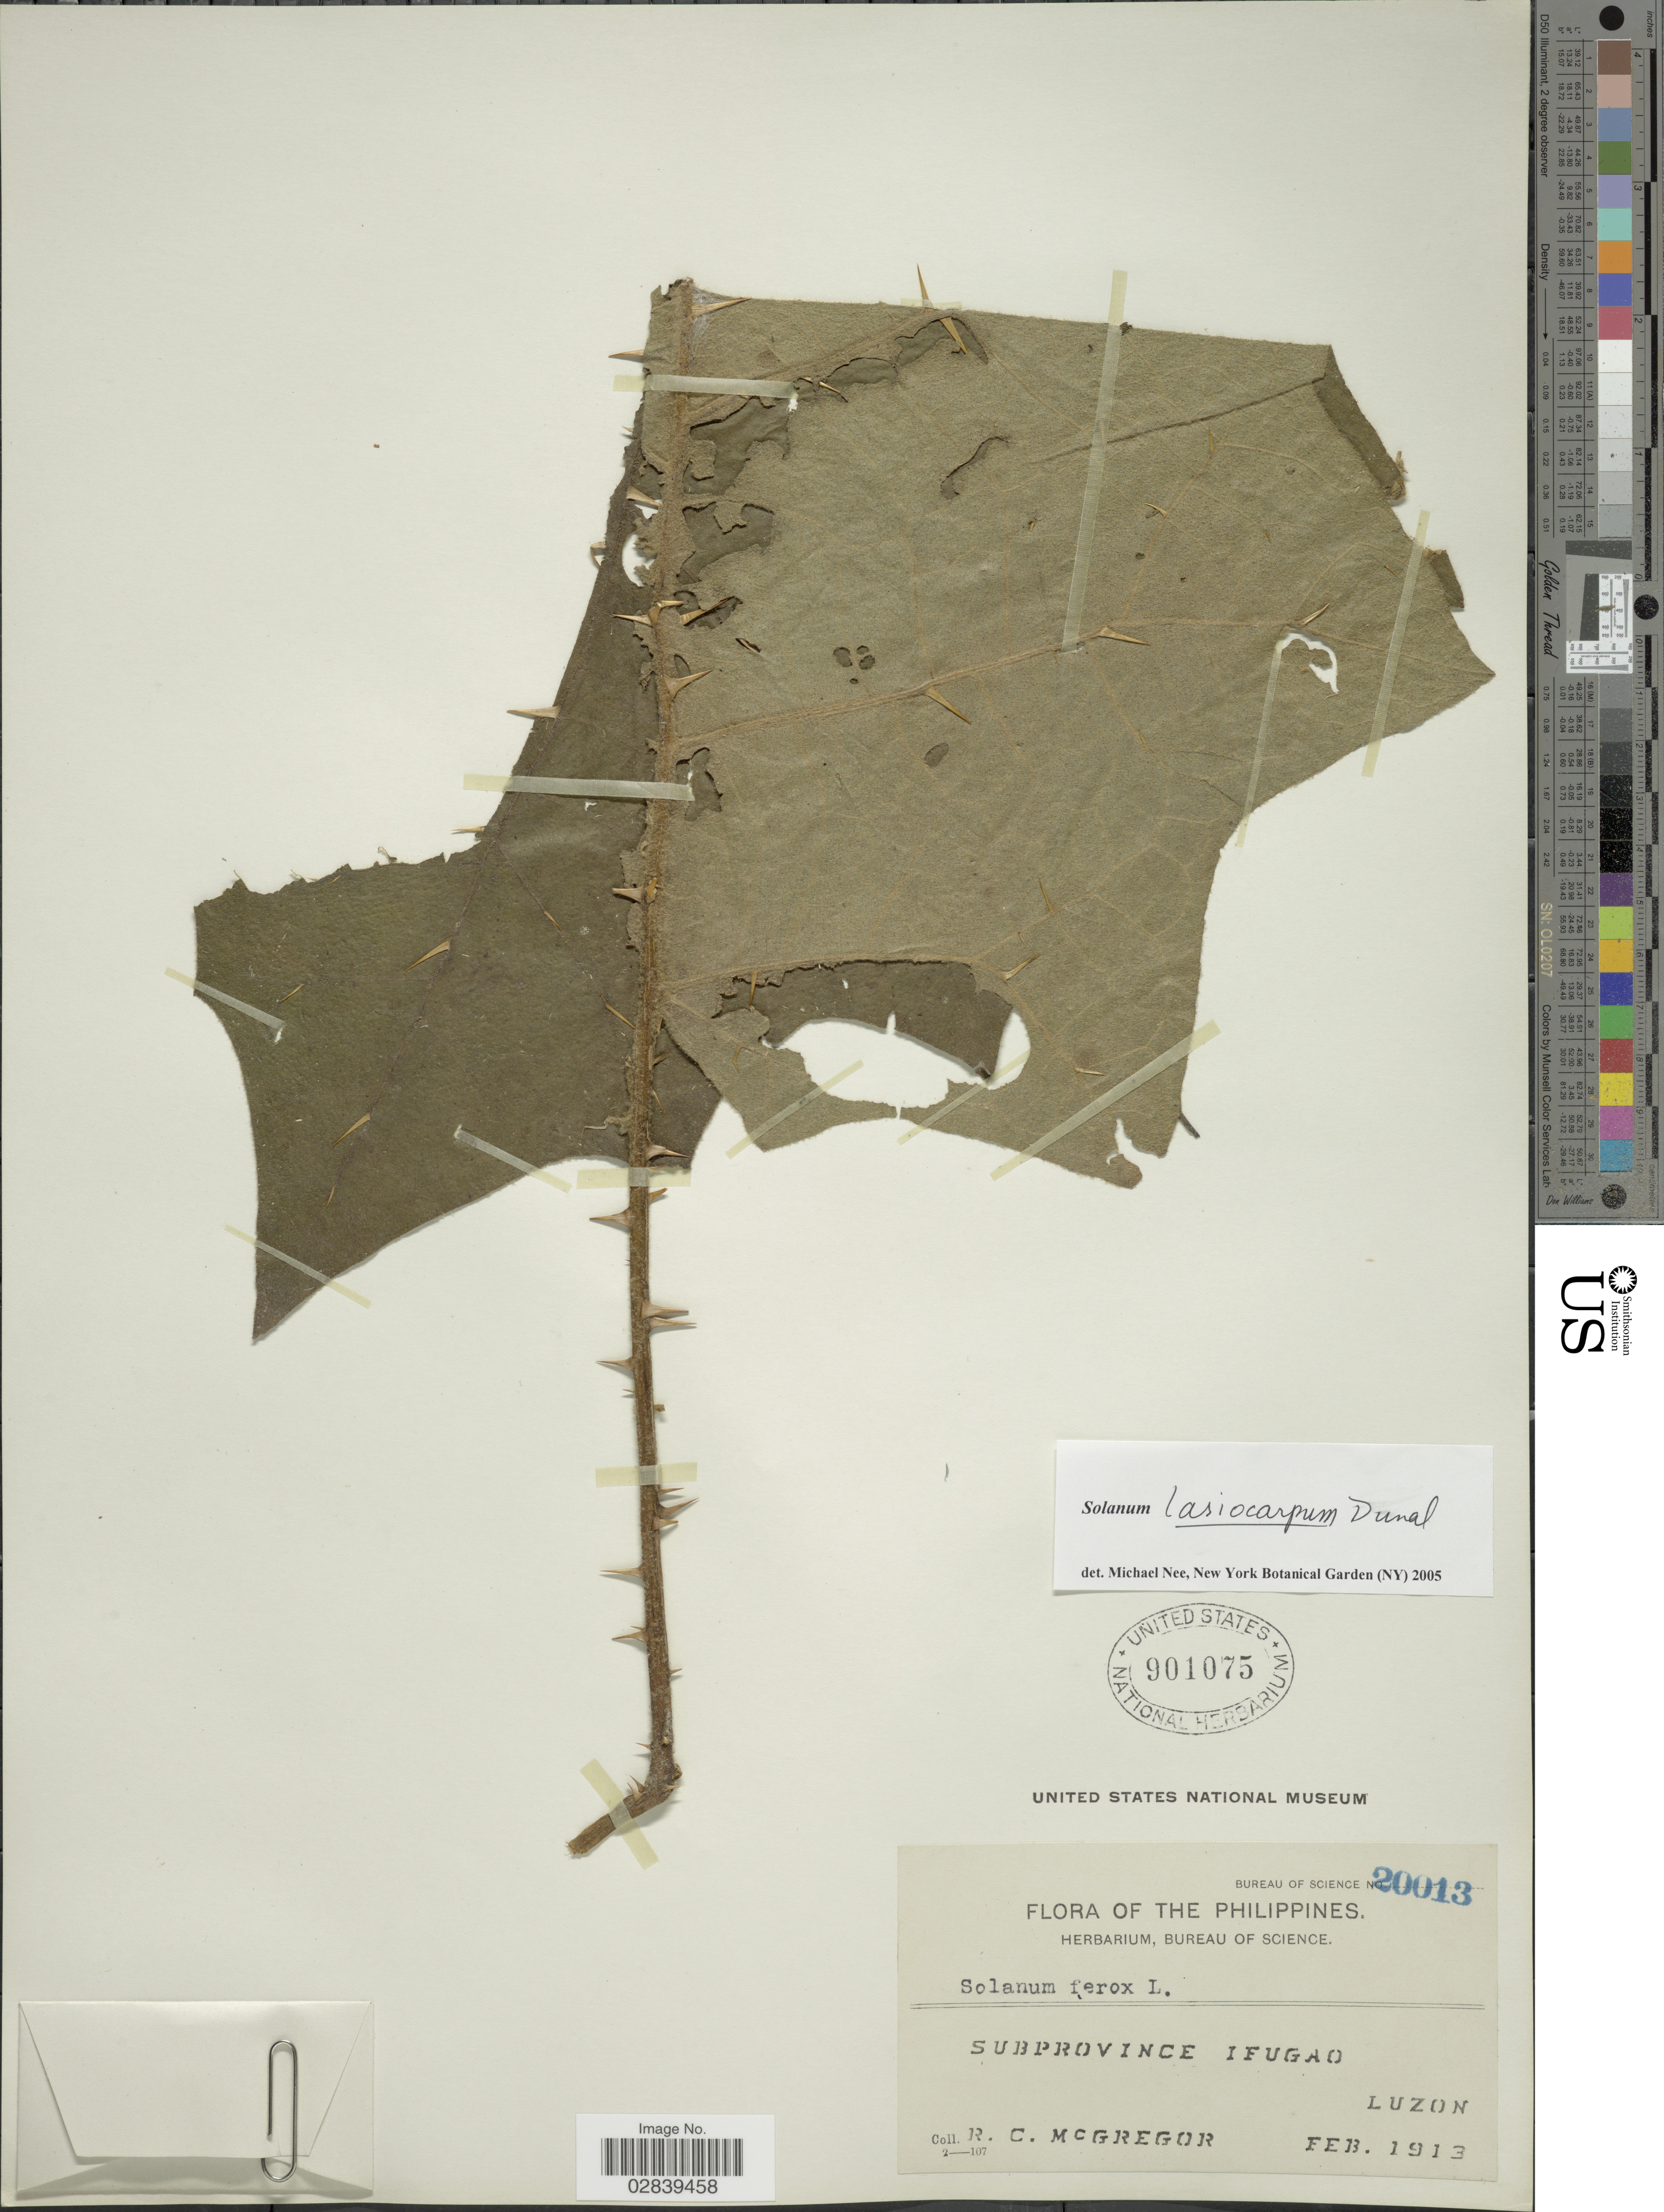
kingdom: Plantae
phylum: Tracheophyta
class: Magnoliopsida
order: Solanales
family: Solanaceae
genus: Solanum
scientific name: Solanum lasiocarpum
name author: Dunal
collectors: R. C. McGregor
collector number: Bureau of Science 20013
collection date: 1913-02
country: Philippines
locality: Subprovince Ifugao, Luzon.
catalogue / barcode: US 901075